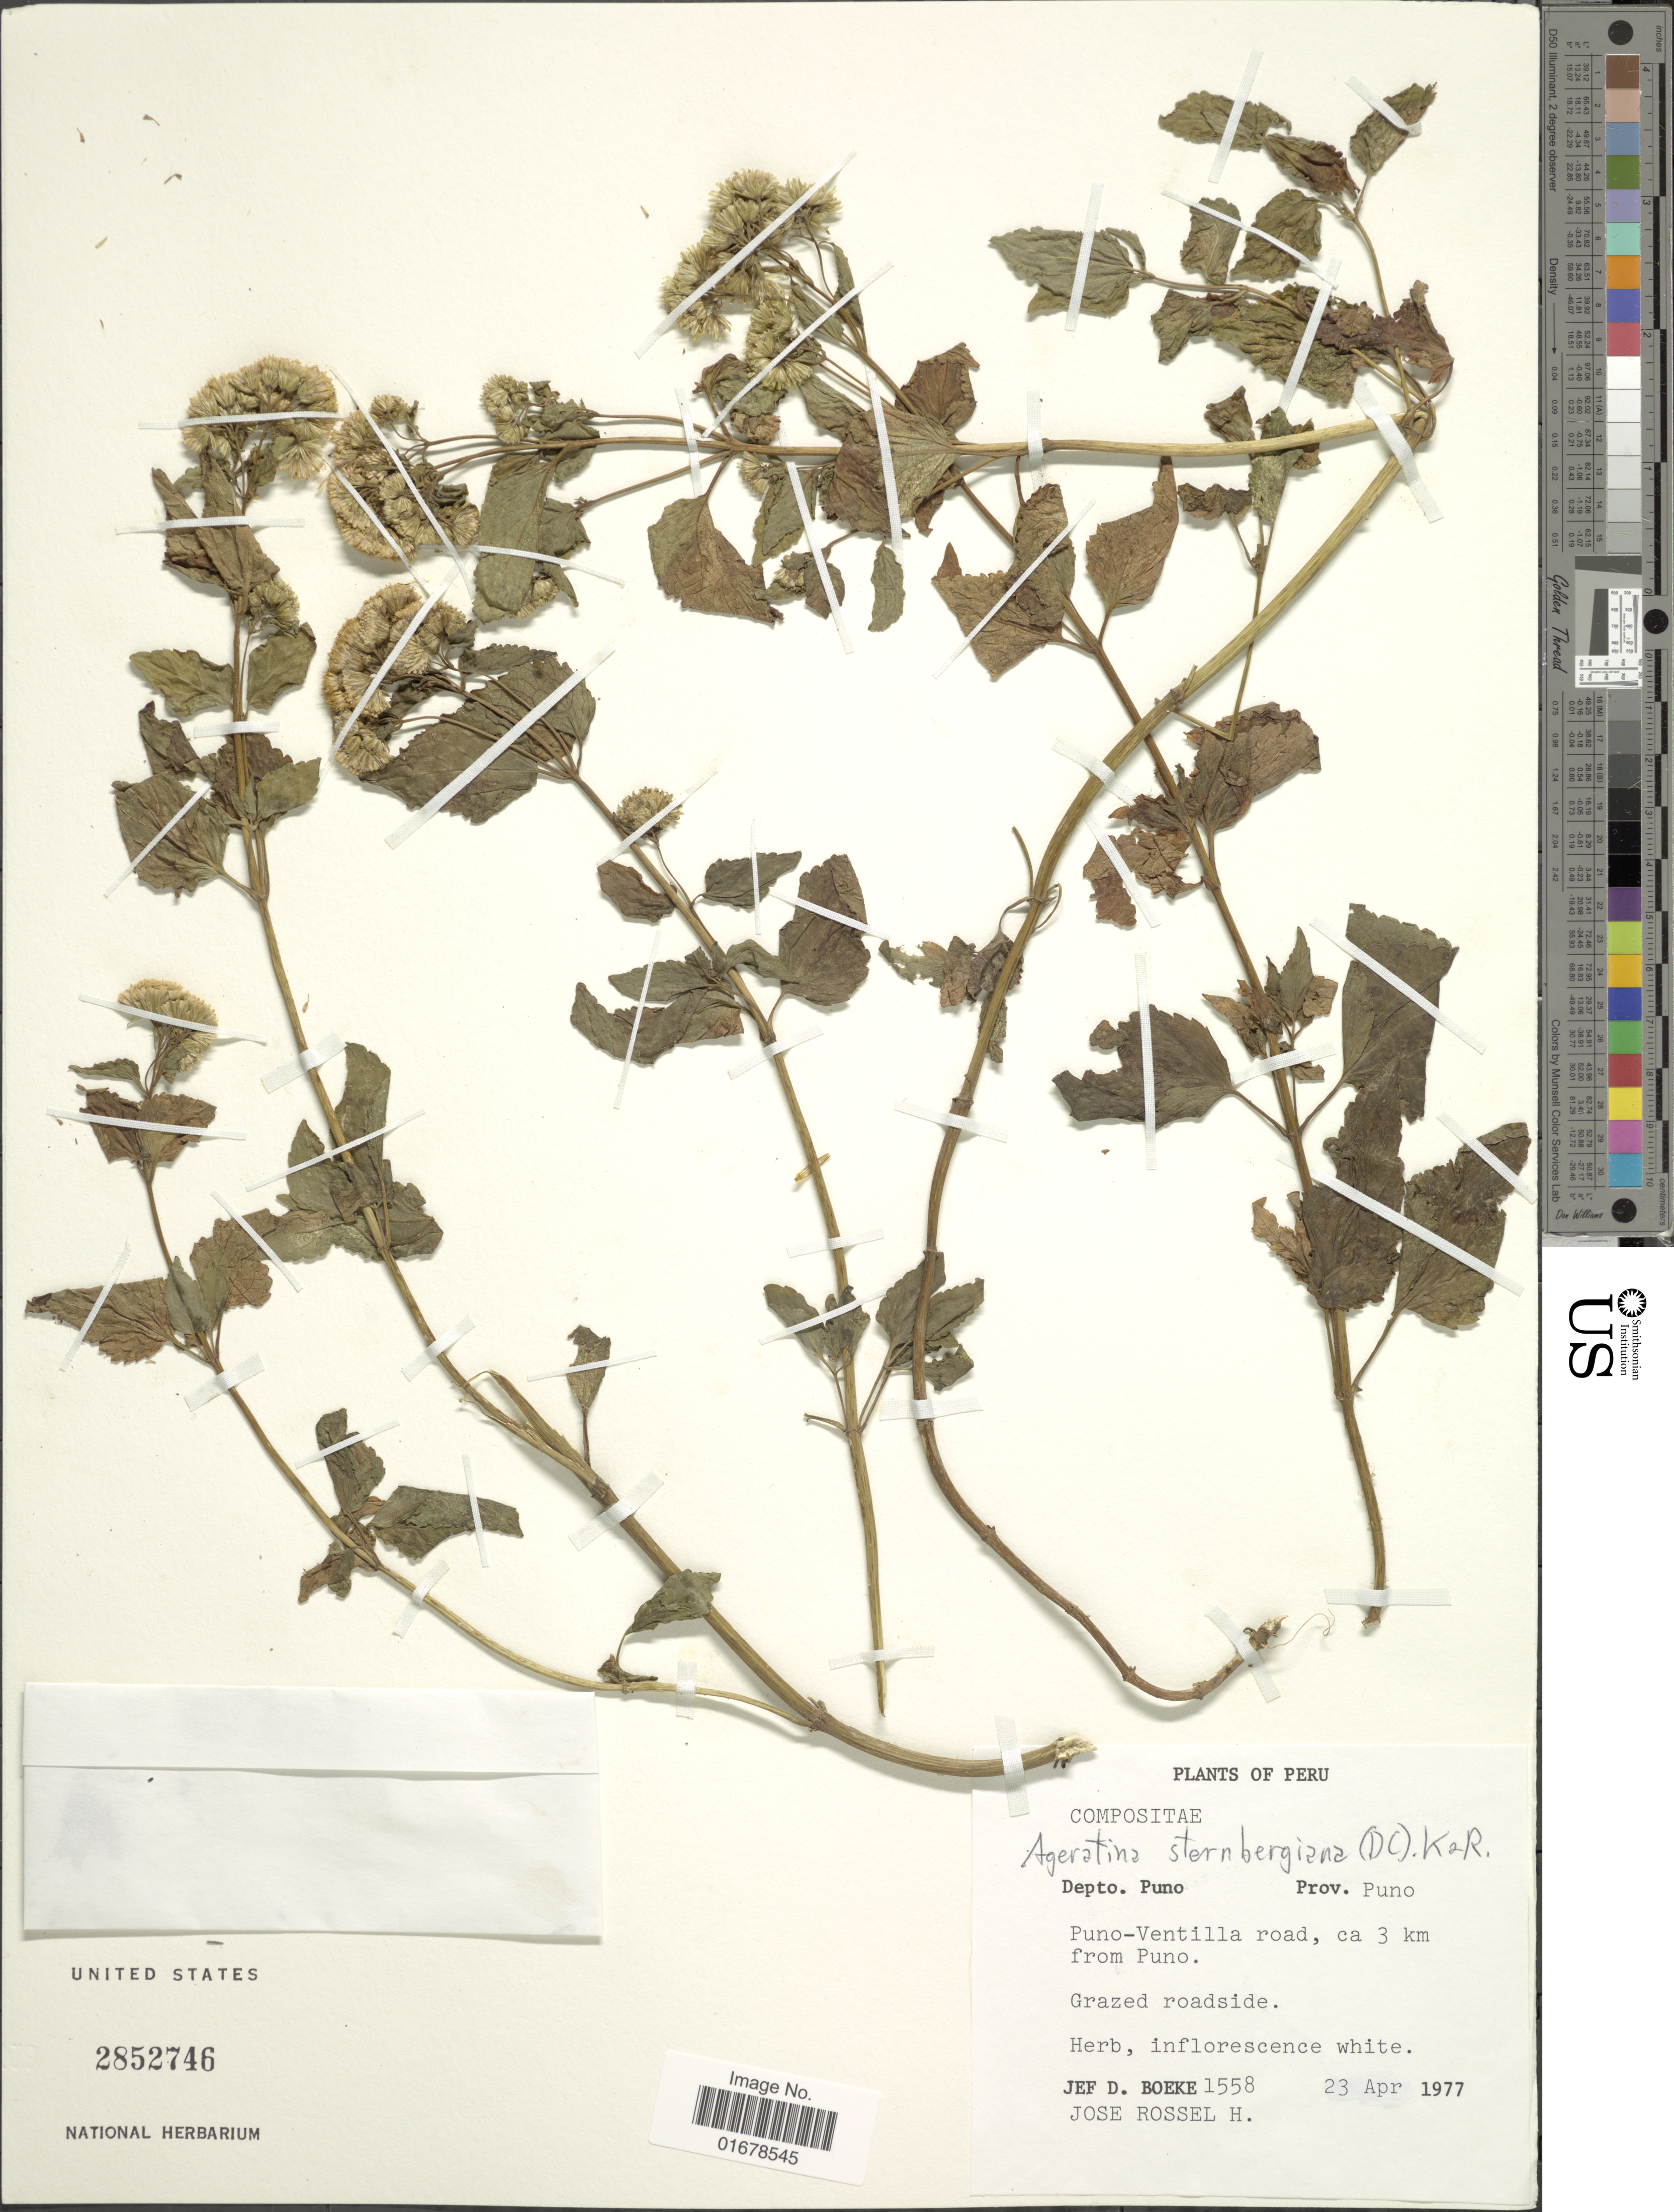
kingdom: Plantae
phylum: Tracheophyta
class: Magnoliopsida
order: Asterales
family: Asteraceae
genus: Ageratina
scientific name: Ageratina sternbergiana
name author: (DC.) R.M. King & H. Rob.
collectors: J. D. Boeke & J. Rossel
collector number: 1558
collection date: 1977-04-23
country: Peru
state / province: Puno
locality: Depto. Puno, Prov. Puno, Puno-Ventilla road, 3 km from Puno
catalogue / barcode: US 2852746